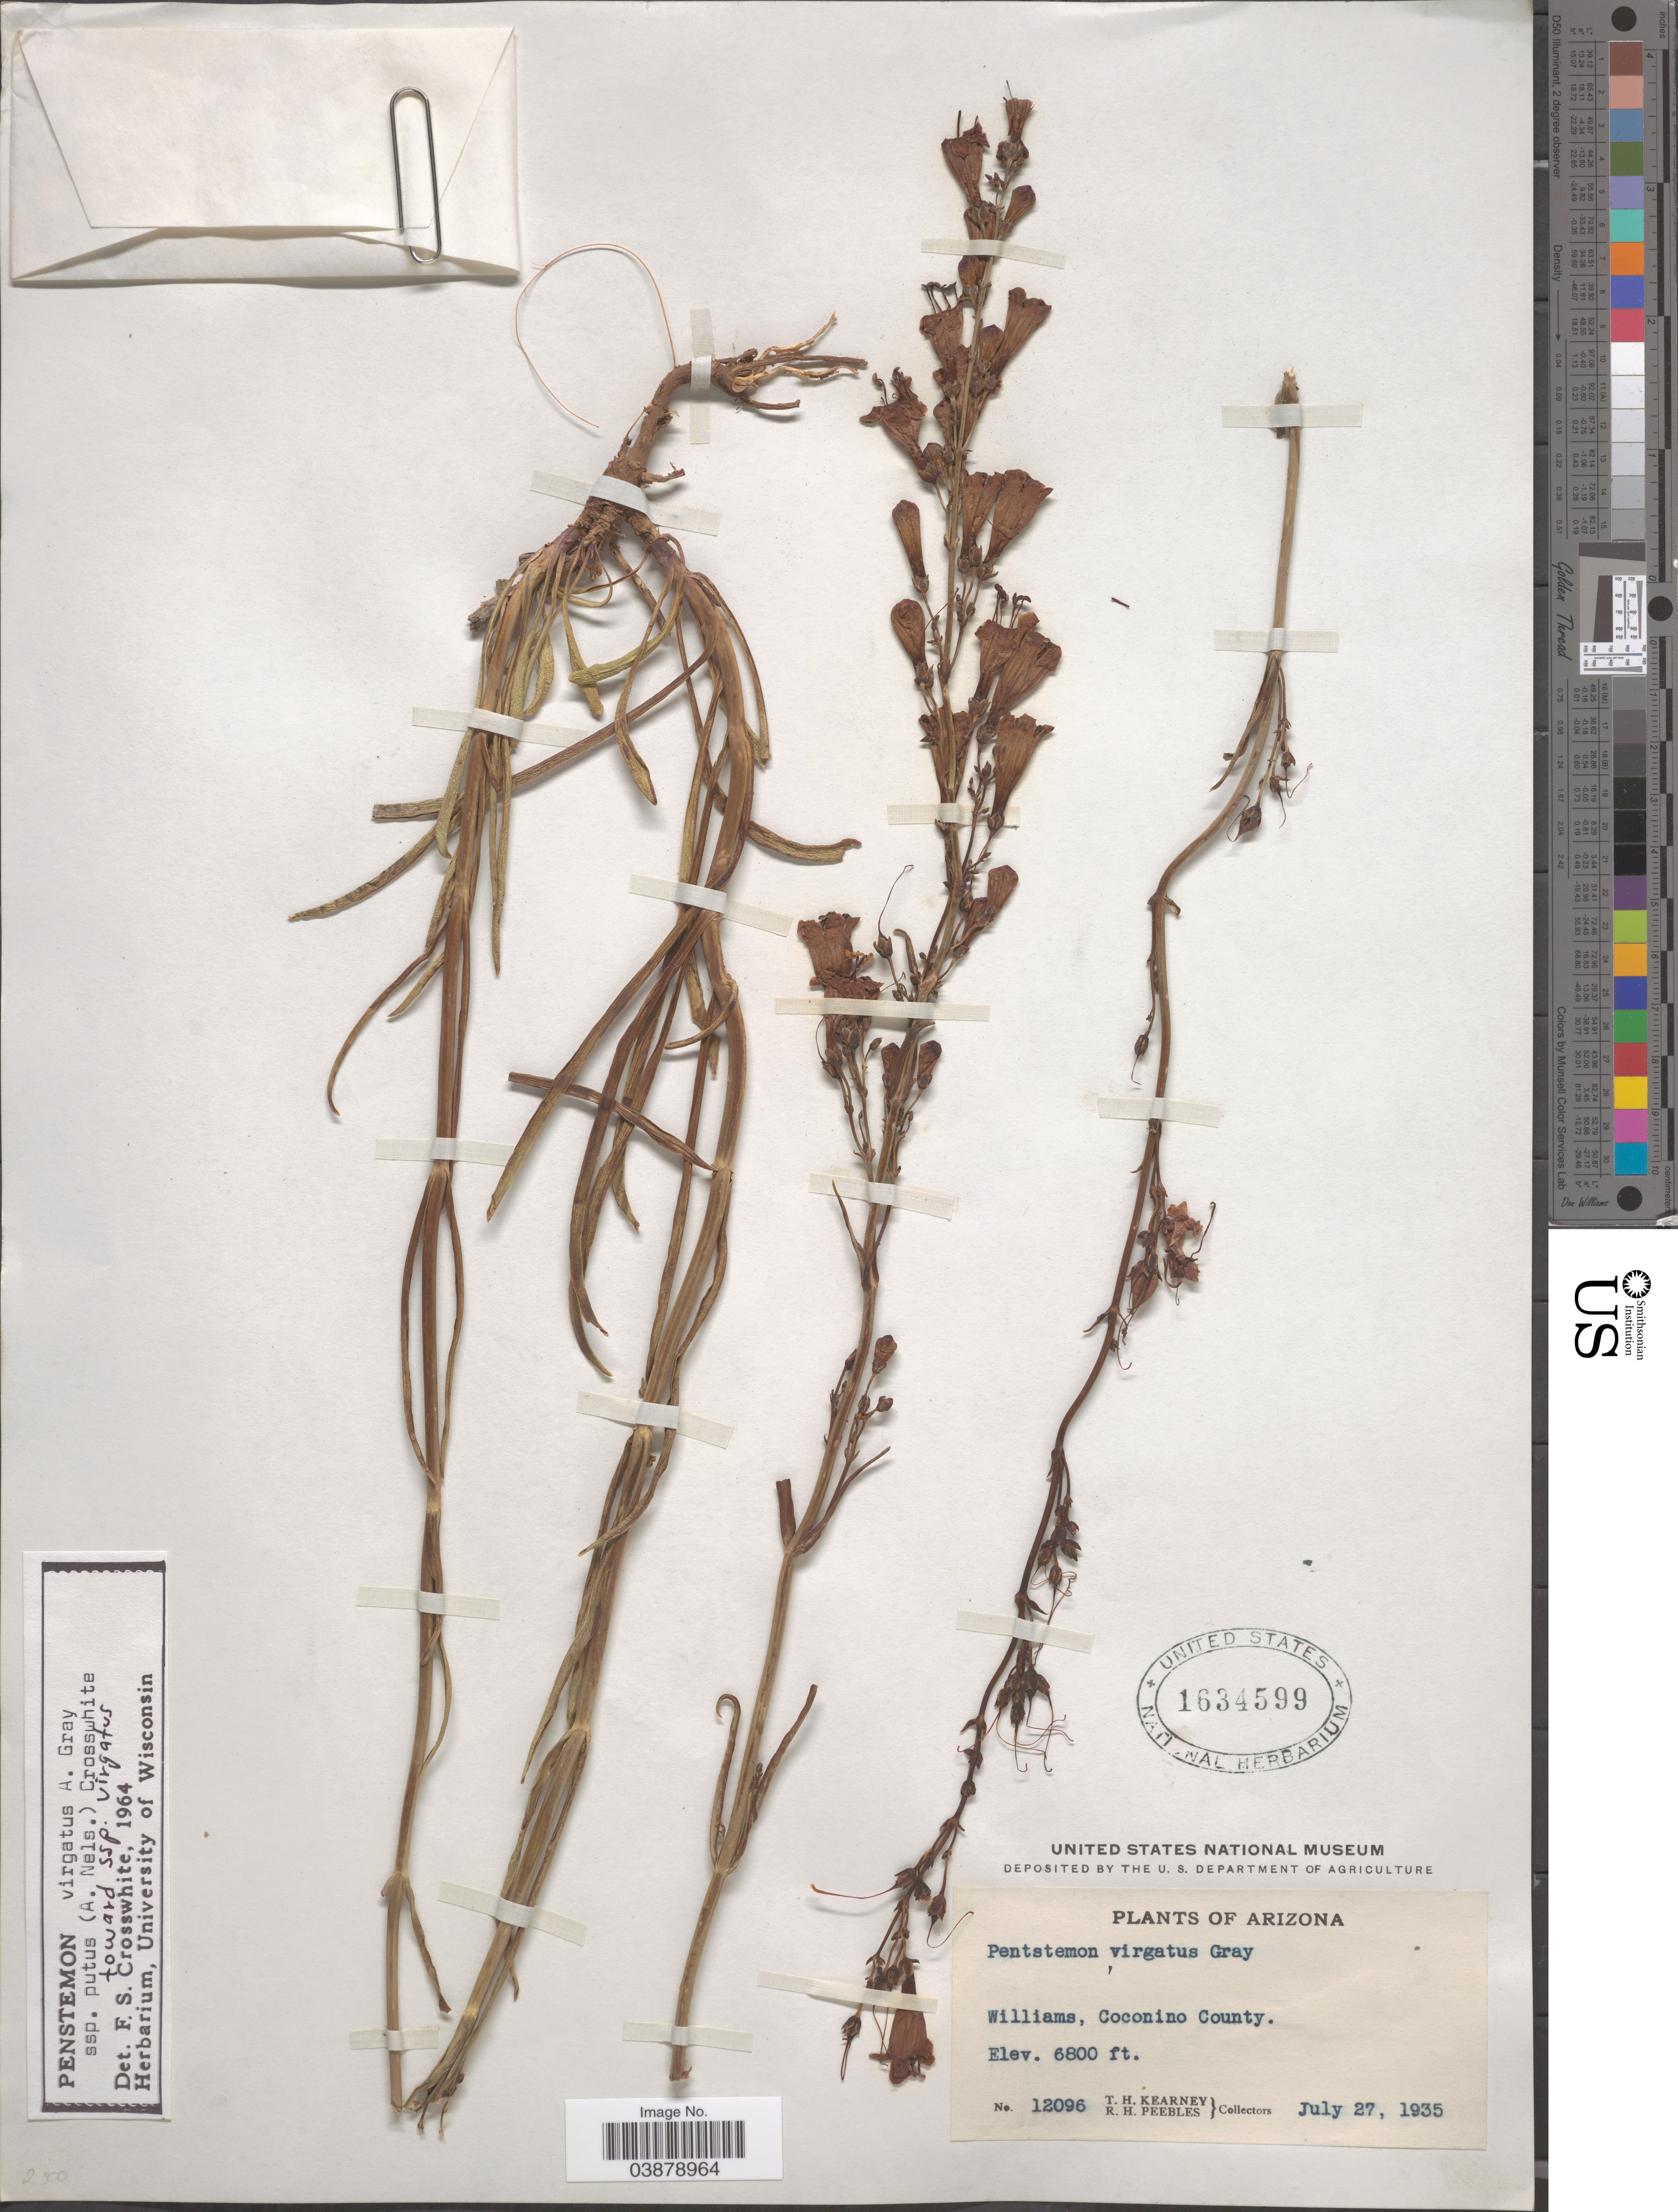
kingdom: Plantae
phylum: Tracheophyta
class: Magnoliopsida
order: Lamiales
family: Plantaginaceae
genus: Penstemon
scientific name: Penstemon virgatus subsp. putus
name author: (A. Nelson) Crosswh.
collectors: T. H. Kearney & R. H. Peebles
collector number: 12096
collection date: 1935-07-27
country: United States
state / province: Arizona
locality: Williams, Coconino County.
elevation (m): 2073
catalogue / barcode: US 1634599